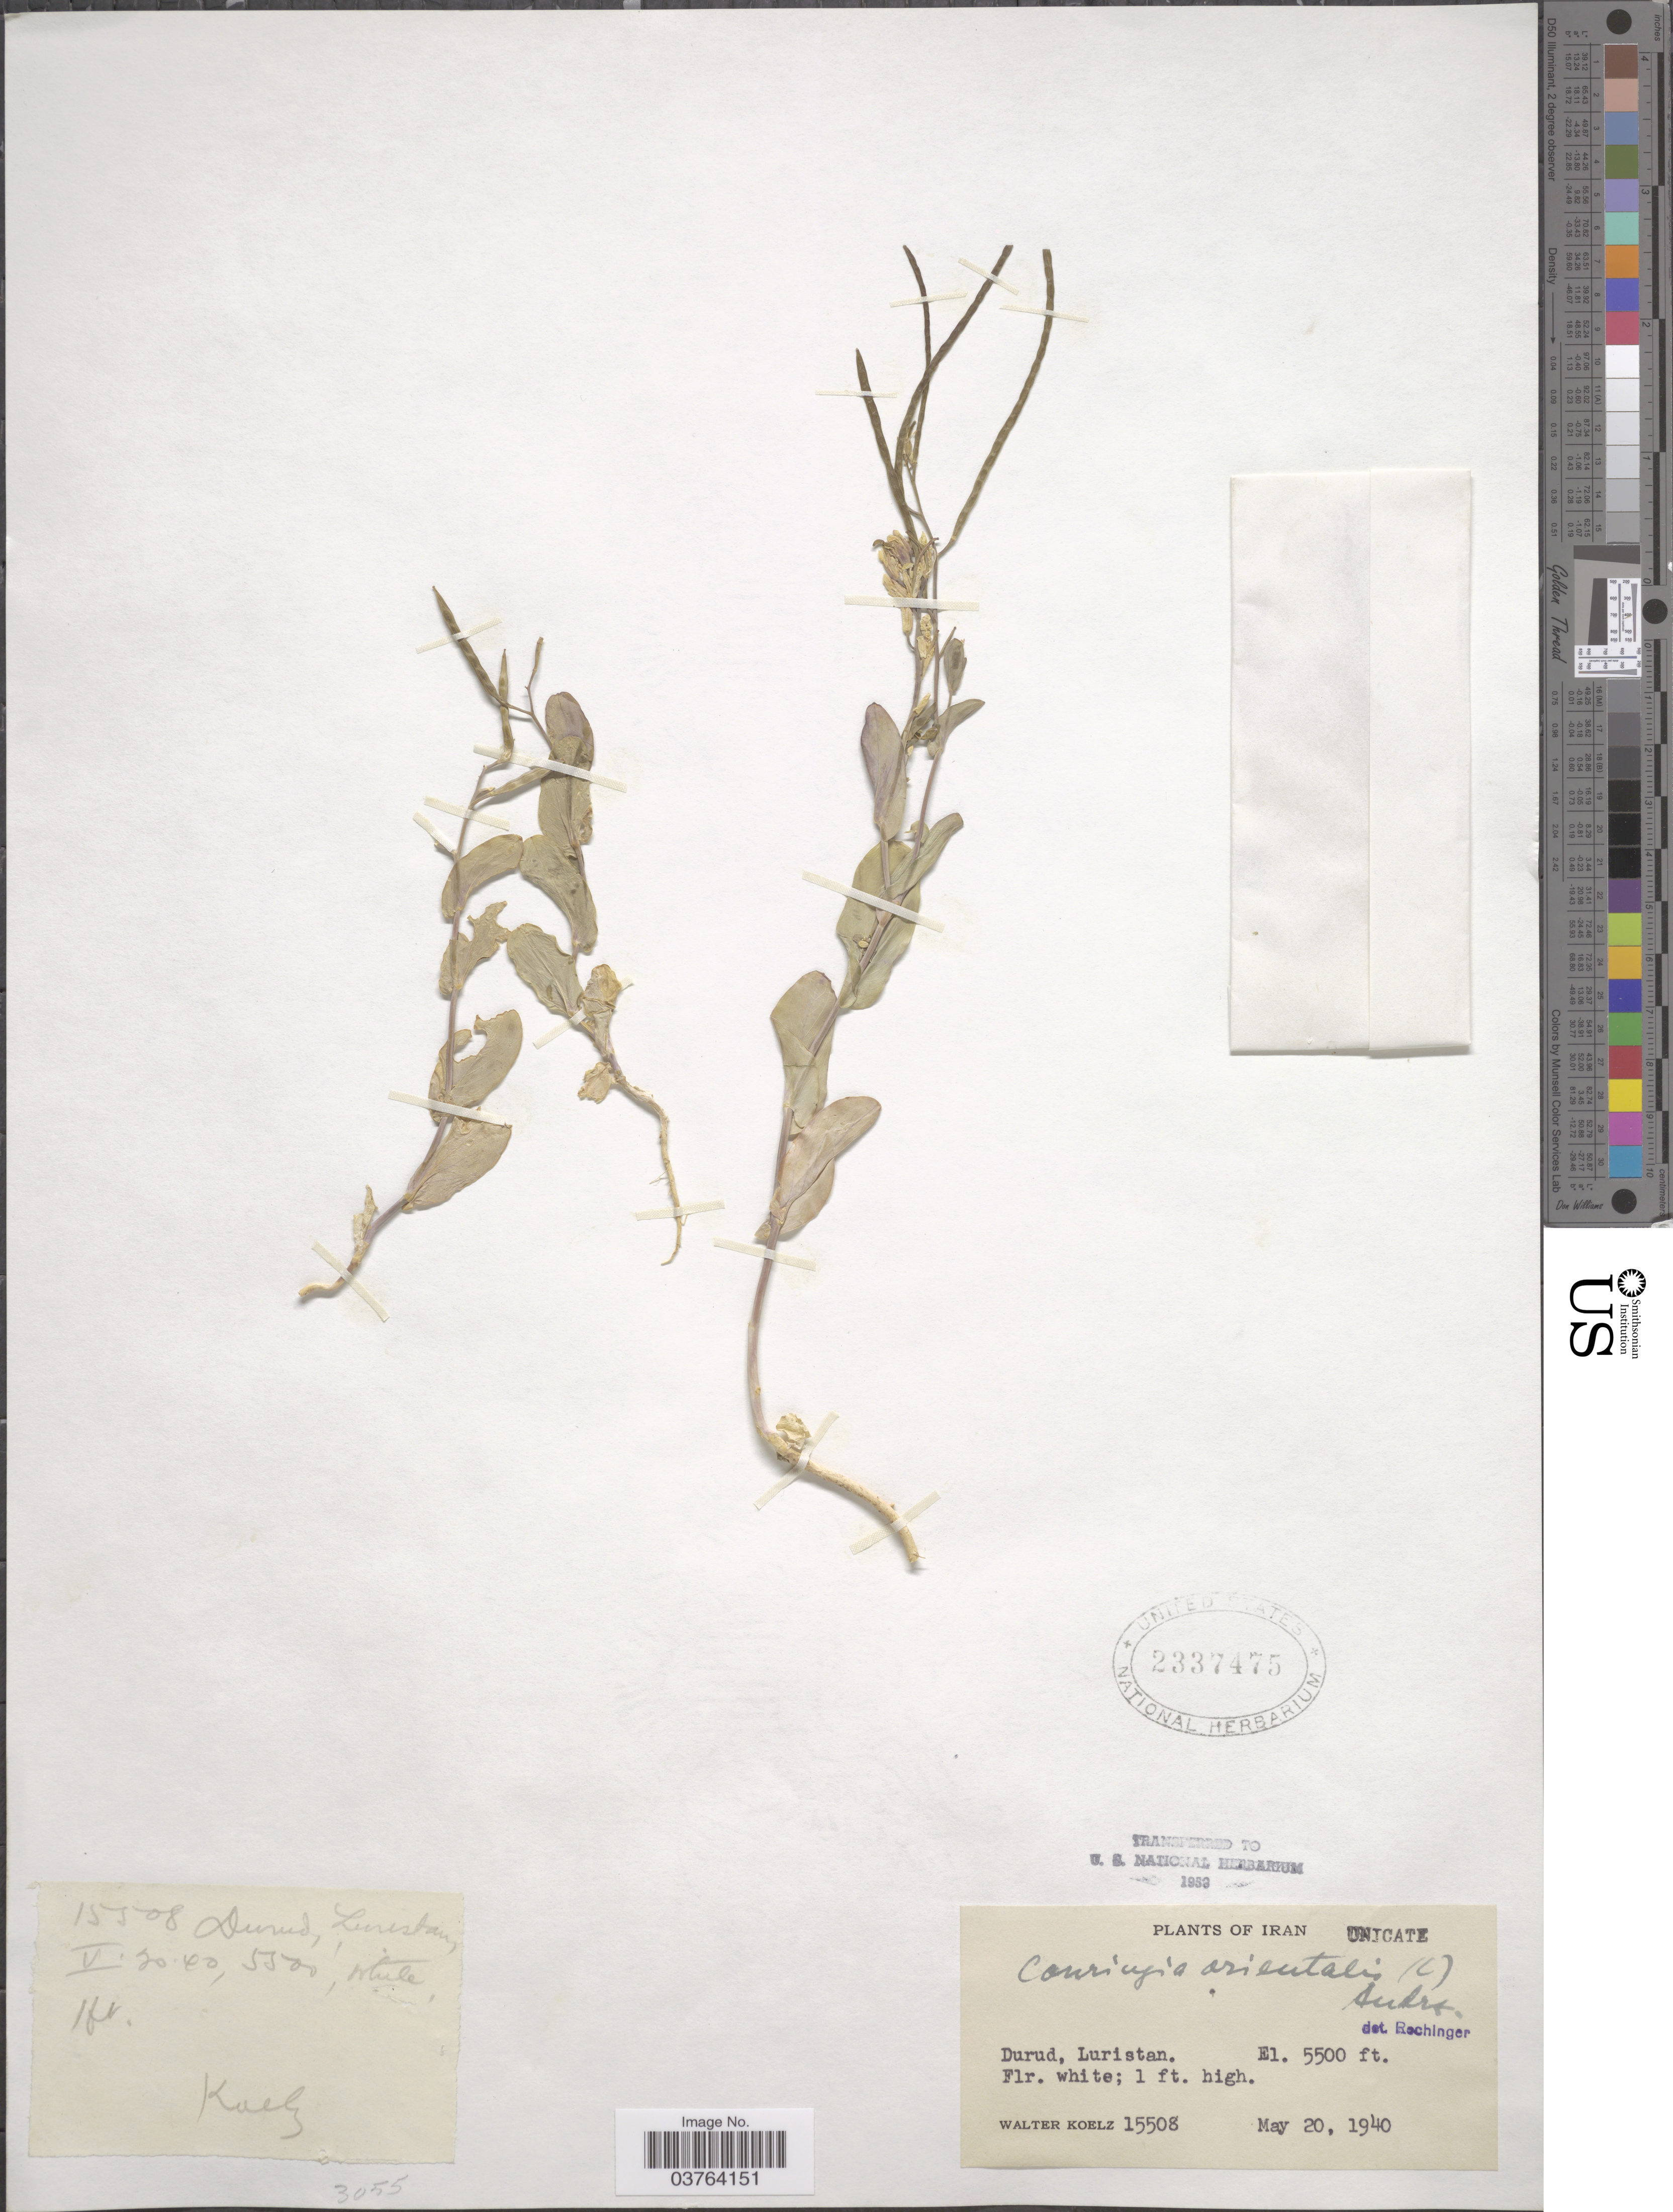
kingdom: Plantae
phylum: Tracheophyta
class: Magnoliopsida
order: Brassicales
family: Brassicaceae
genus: Conringia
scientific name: Conringia orientalis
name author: (L.) C. Presl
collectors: W. N. Koelz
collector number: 15508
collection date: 1940-05-20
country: Iran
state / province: Lorestan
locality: Durud, Luristan.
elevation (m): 1676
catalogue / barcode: US 2337475